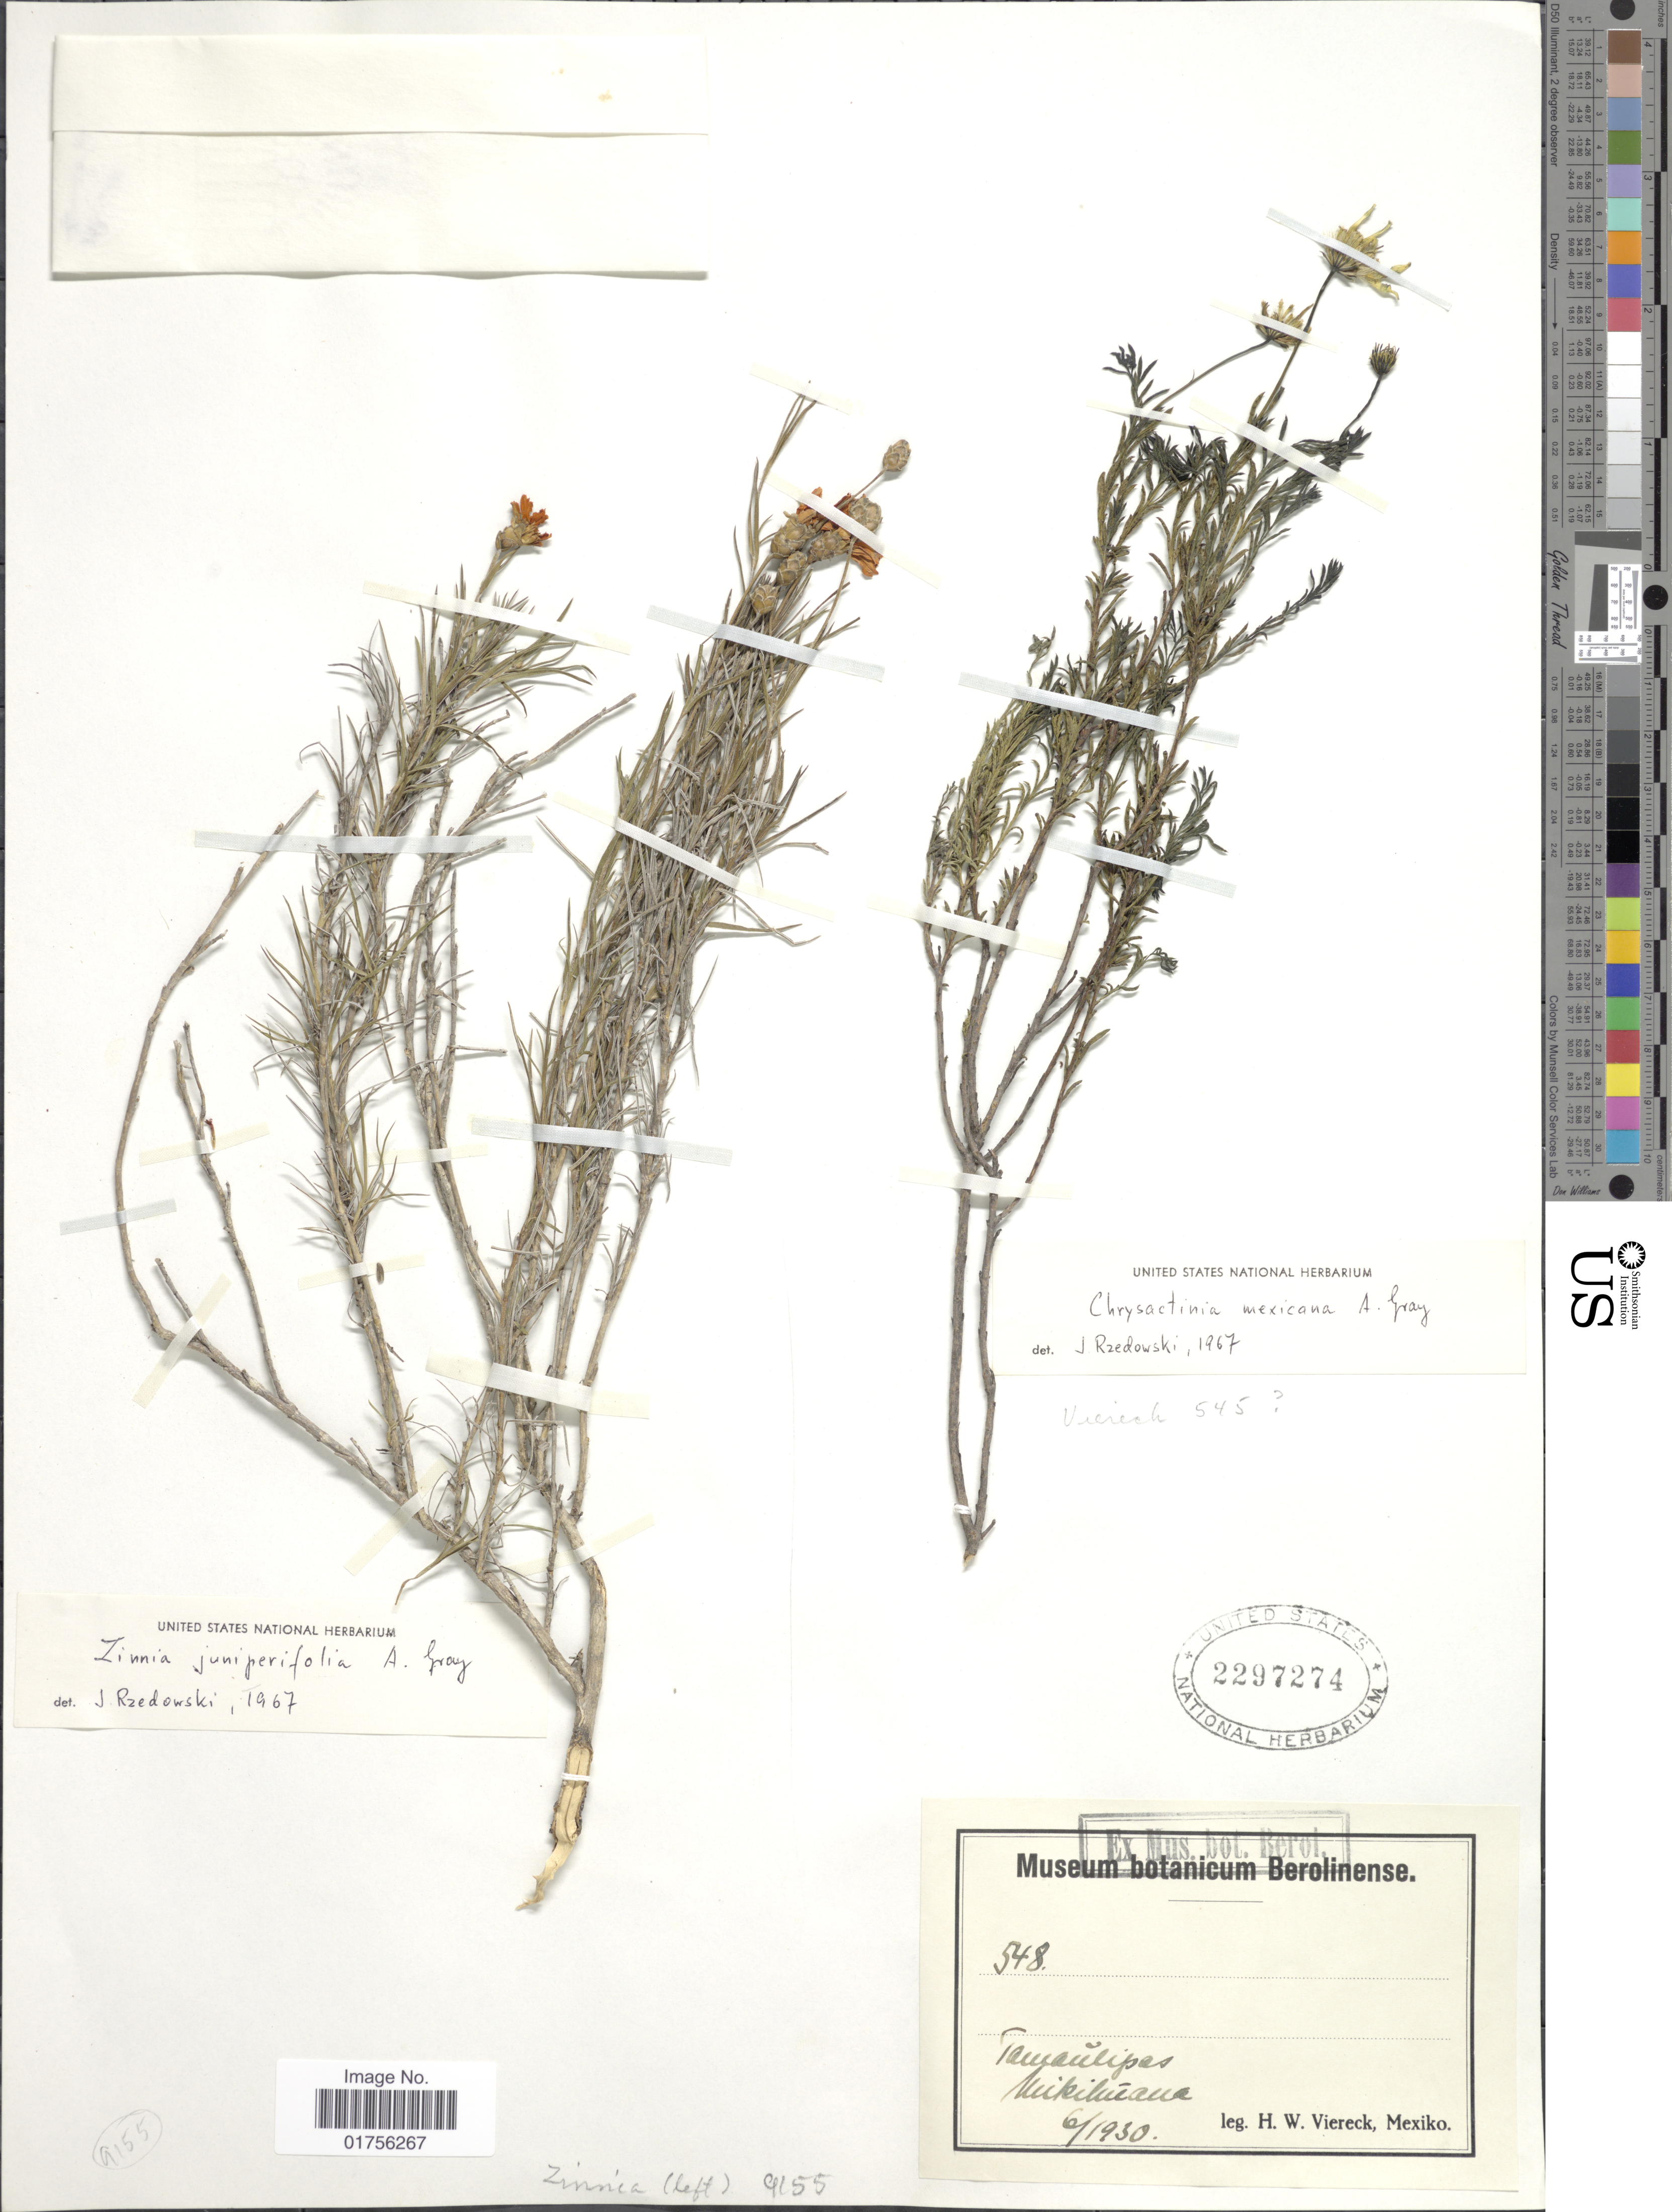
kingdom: Plantae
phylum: Tracheophyta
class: Magnoliopsida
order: Asterales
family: Asteraceae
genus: Zinnia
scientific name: Zinnia juniperifolia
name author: (DC.) A. Gray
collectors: H. W. Viereck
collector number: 548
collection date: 1930-06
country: Mexico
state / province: Tamaulipas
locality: Tamaulipas, Mikihuana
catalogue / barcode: US 2297274